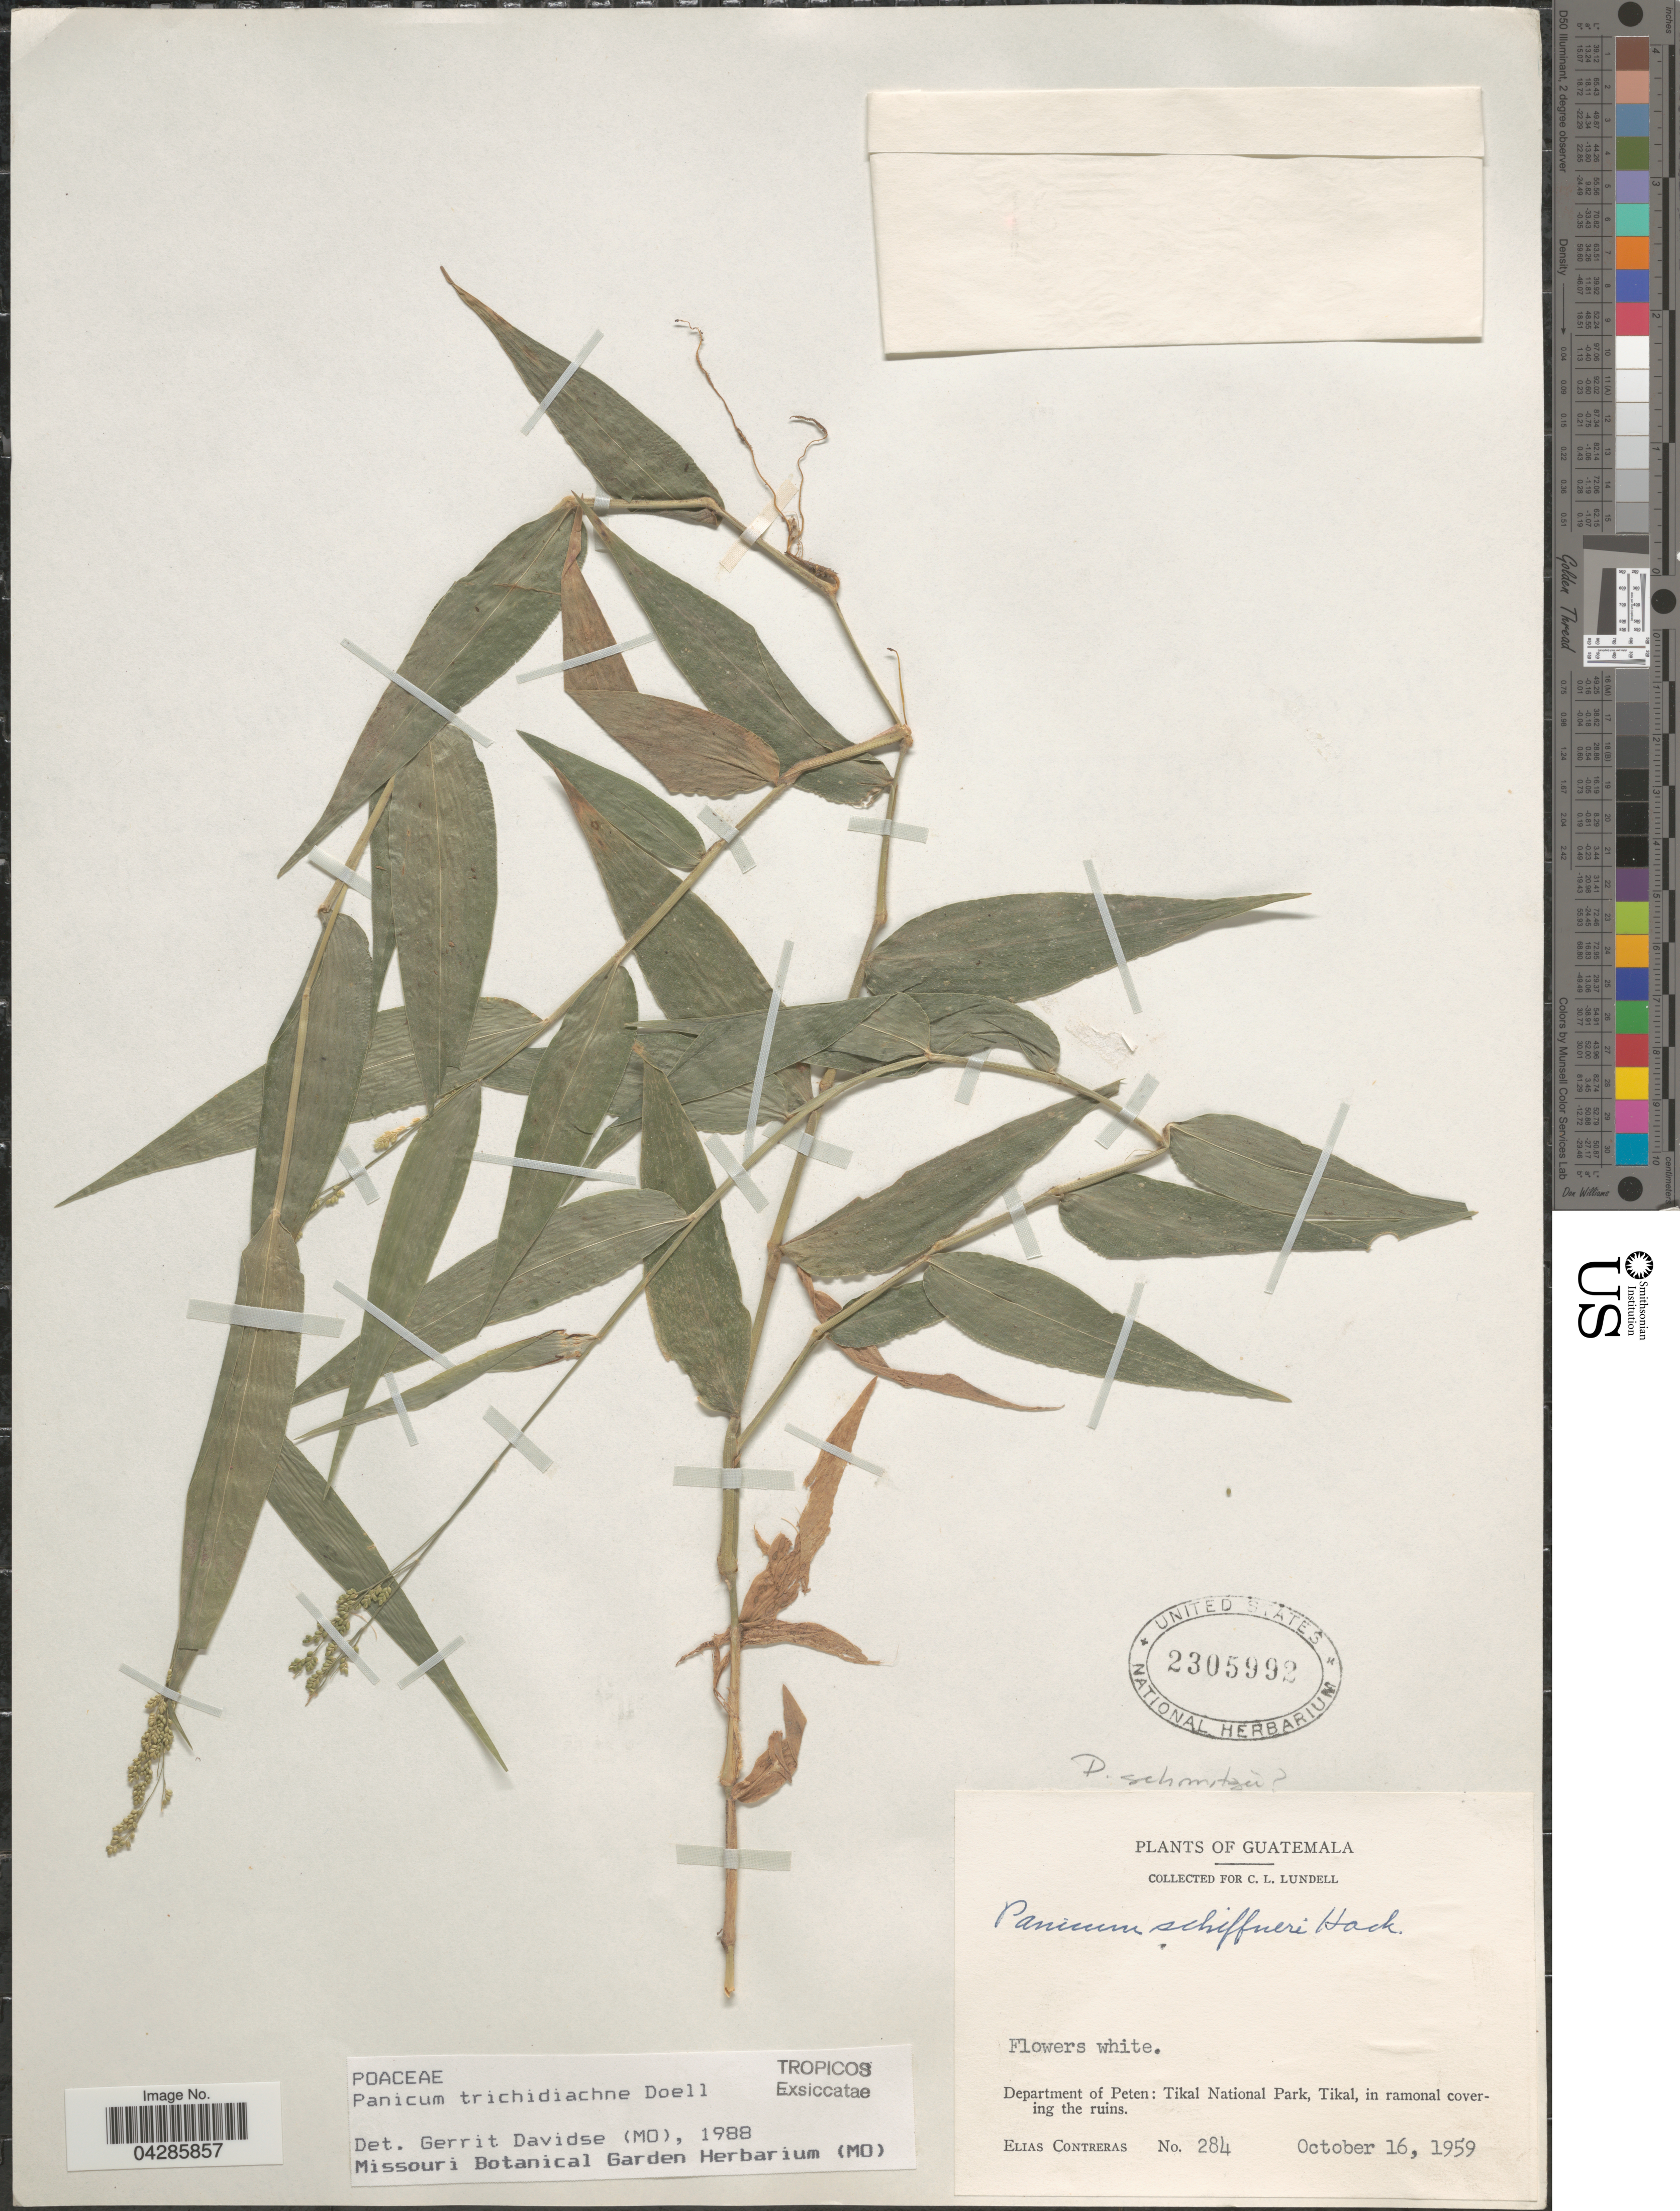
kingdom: Plantae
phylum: Tracheophyta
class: Liliopsida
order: Poales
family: Poaceae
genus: Morronea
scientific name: Morronea trichidiachnis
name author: (Döll) Zuloaga & Scataglini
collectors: E. Contreras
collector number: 284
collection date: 1959-10-16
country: Guatemala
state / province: El Peten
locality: Department of Peten: Tikal National Park, Tikal, in ramonal covering the ruins.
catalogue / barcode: US 2305992